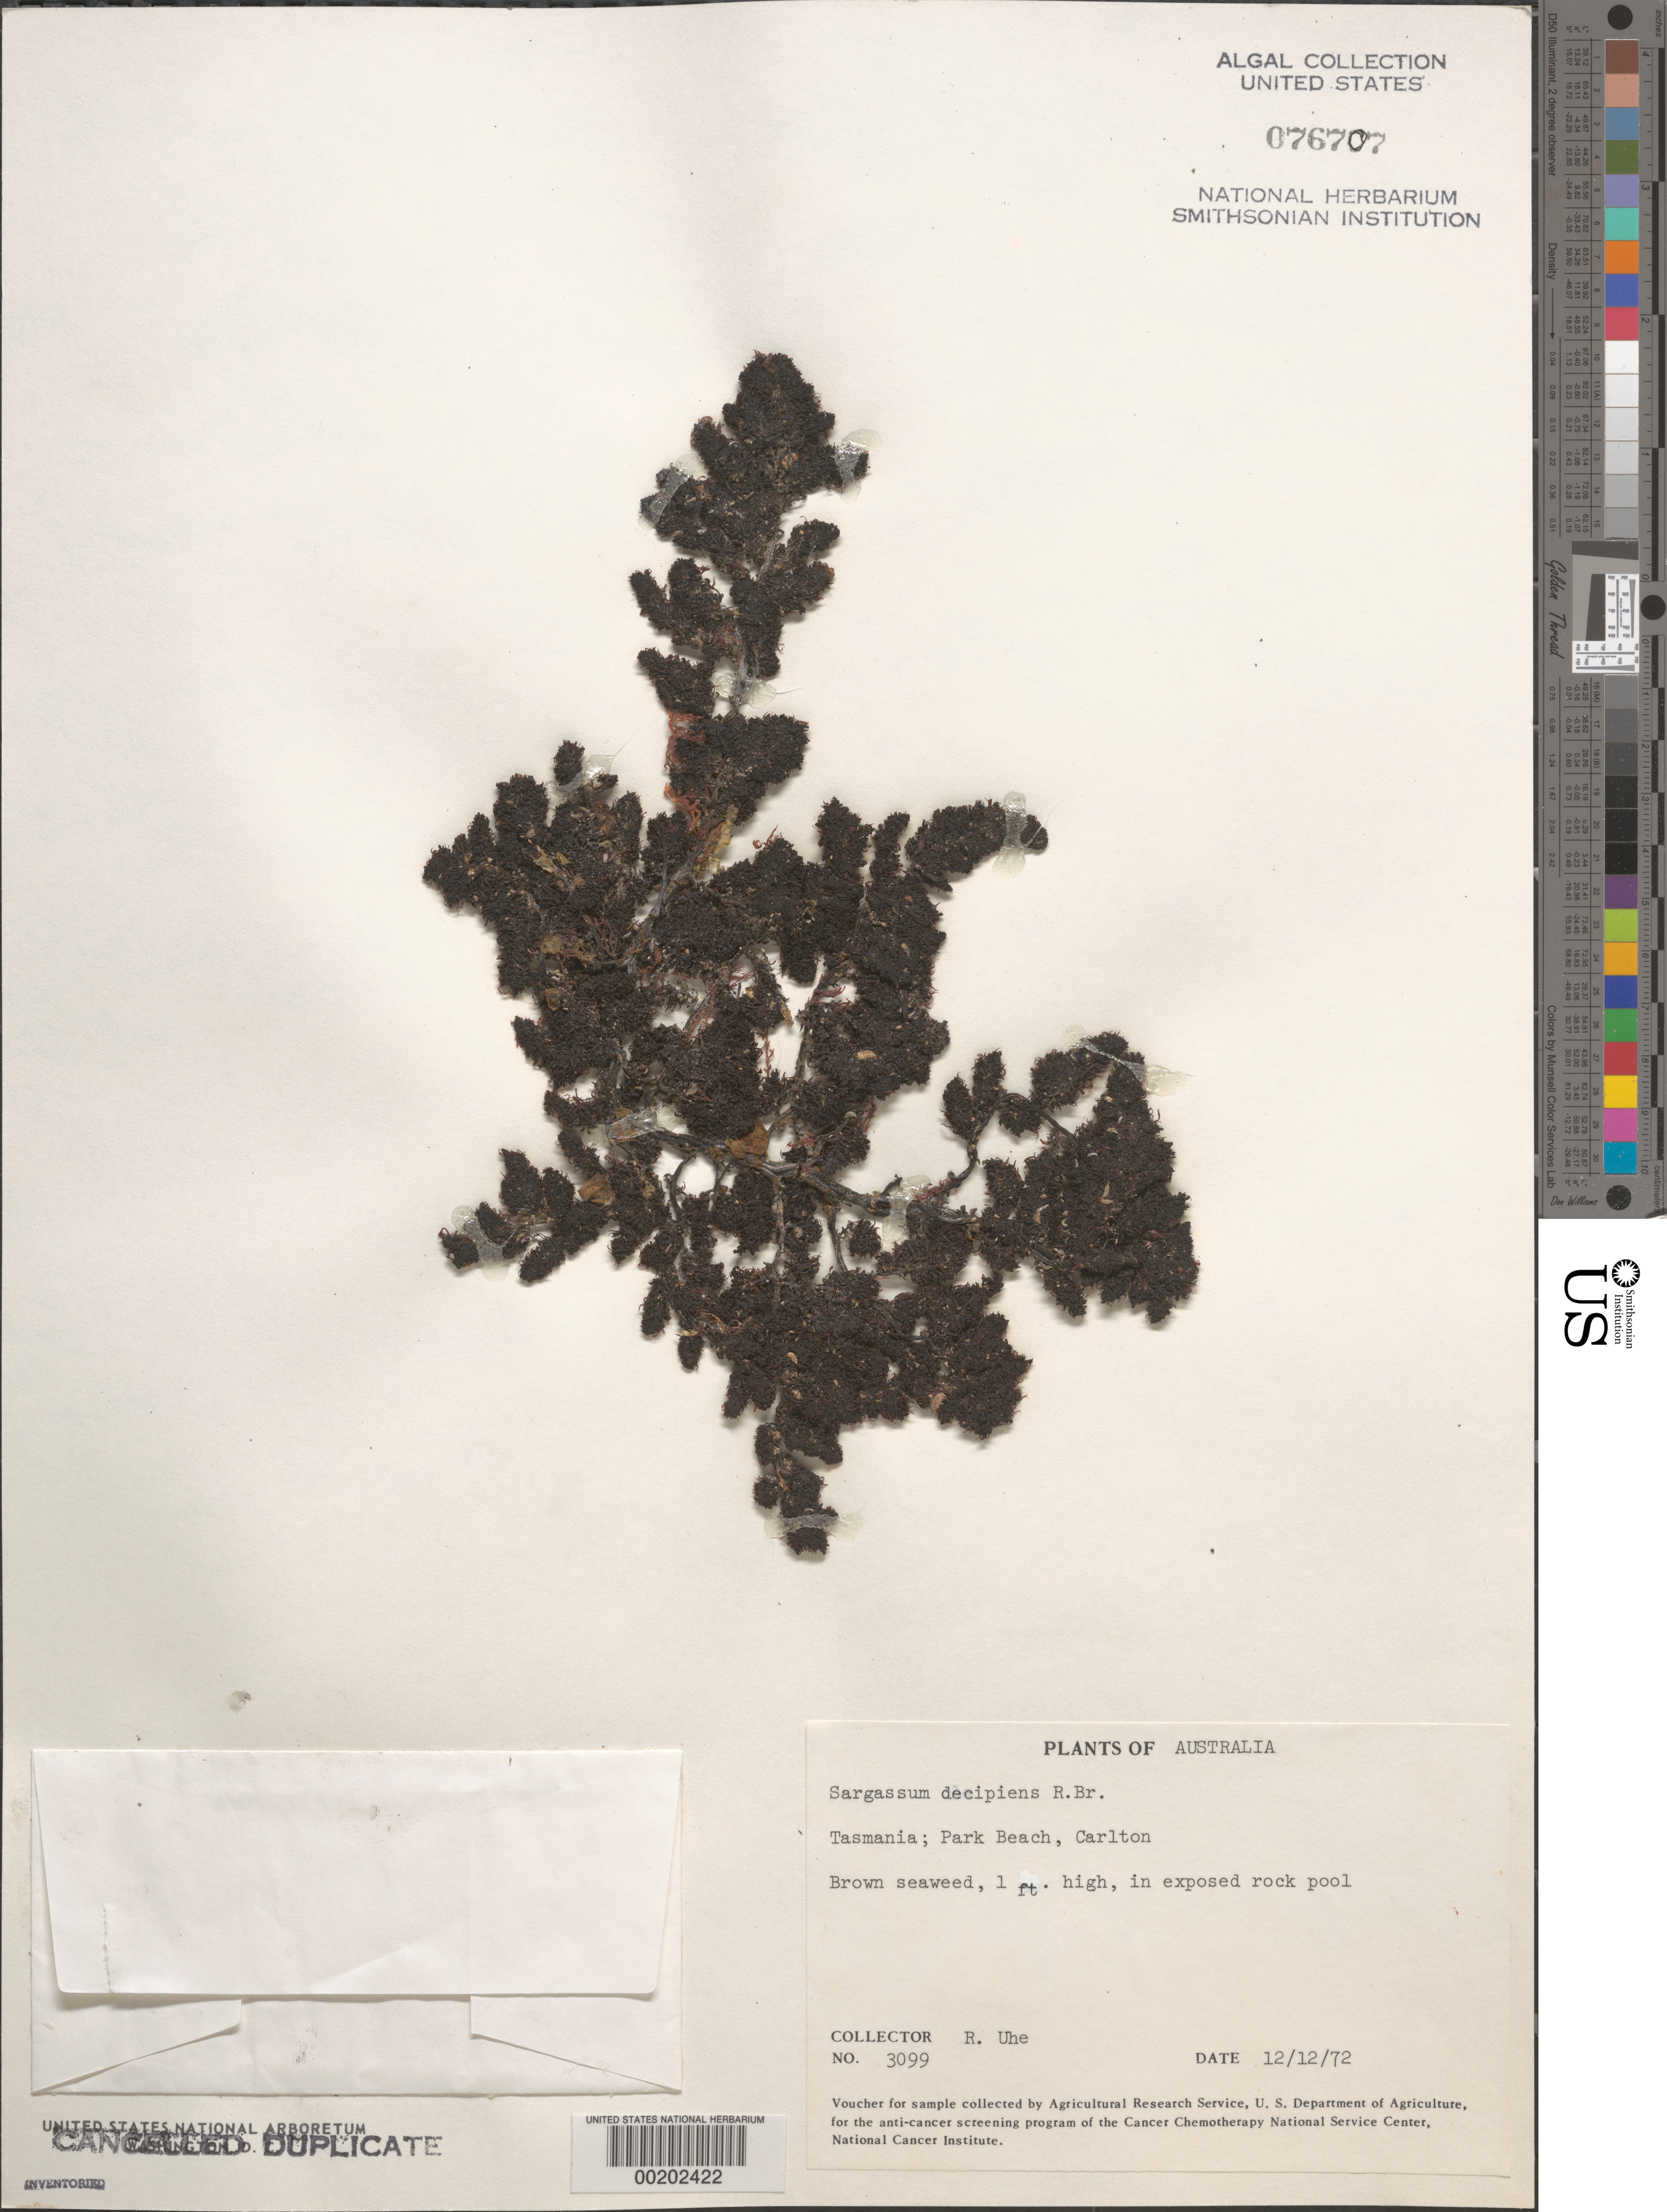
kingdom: Chromista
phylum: Ochrophyta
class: Phaeophyceae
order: Fucales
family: Sargassaceae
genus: Phyllotricha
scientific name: Phyllotricha decipiens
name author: (R.Brown ex Turner) R.R.M.Dixon & Huisman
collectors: R. Uhe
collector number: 3099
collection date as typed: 12 Dec 1972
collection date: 1972-12-12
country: Australia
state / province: Tasmania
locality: Park Beach, Carlton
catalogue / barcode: US 76707